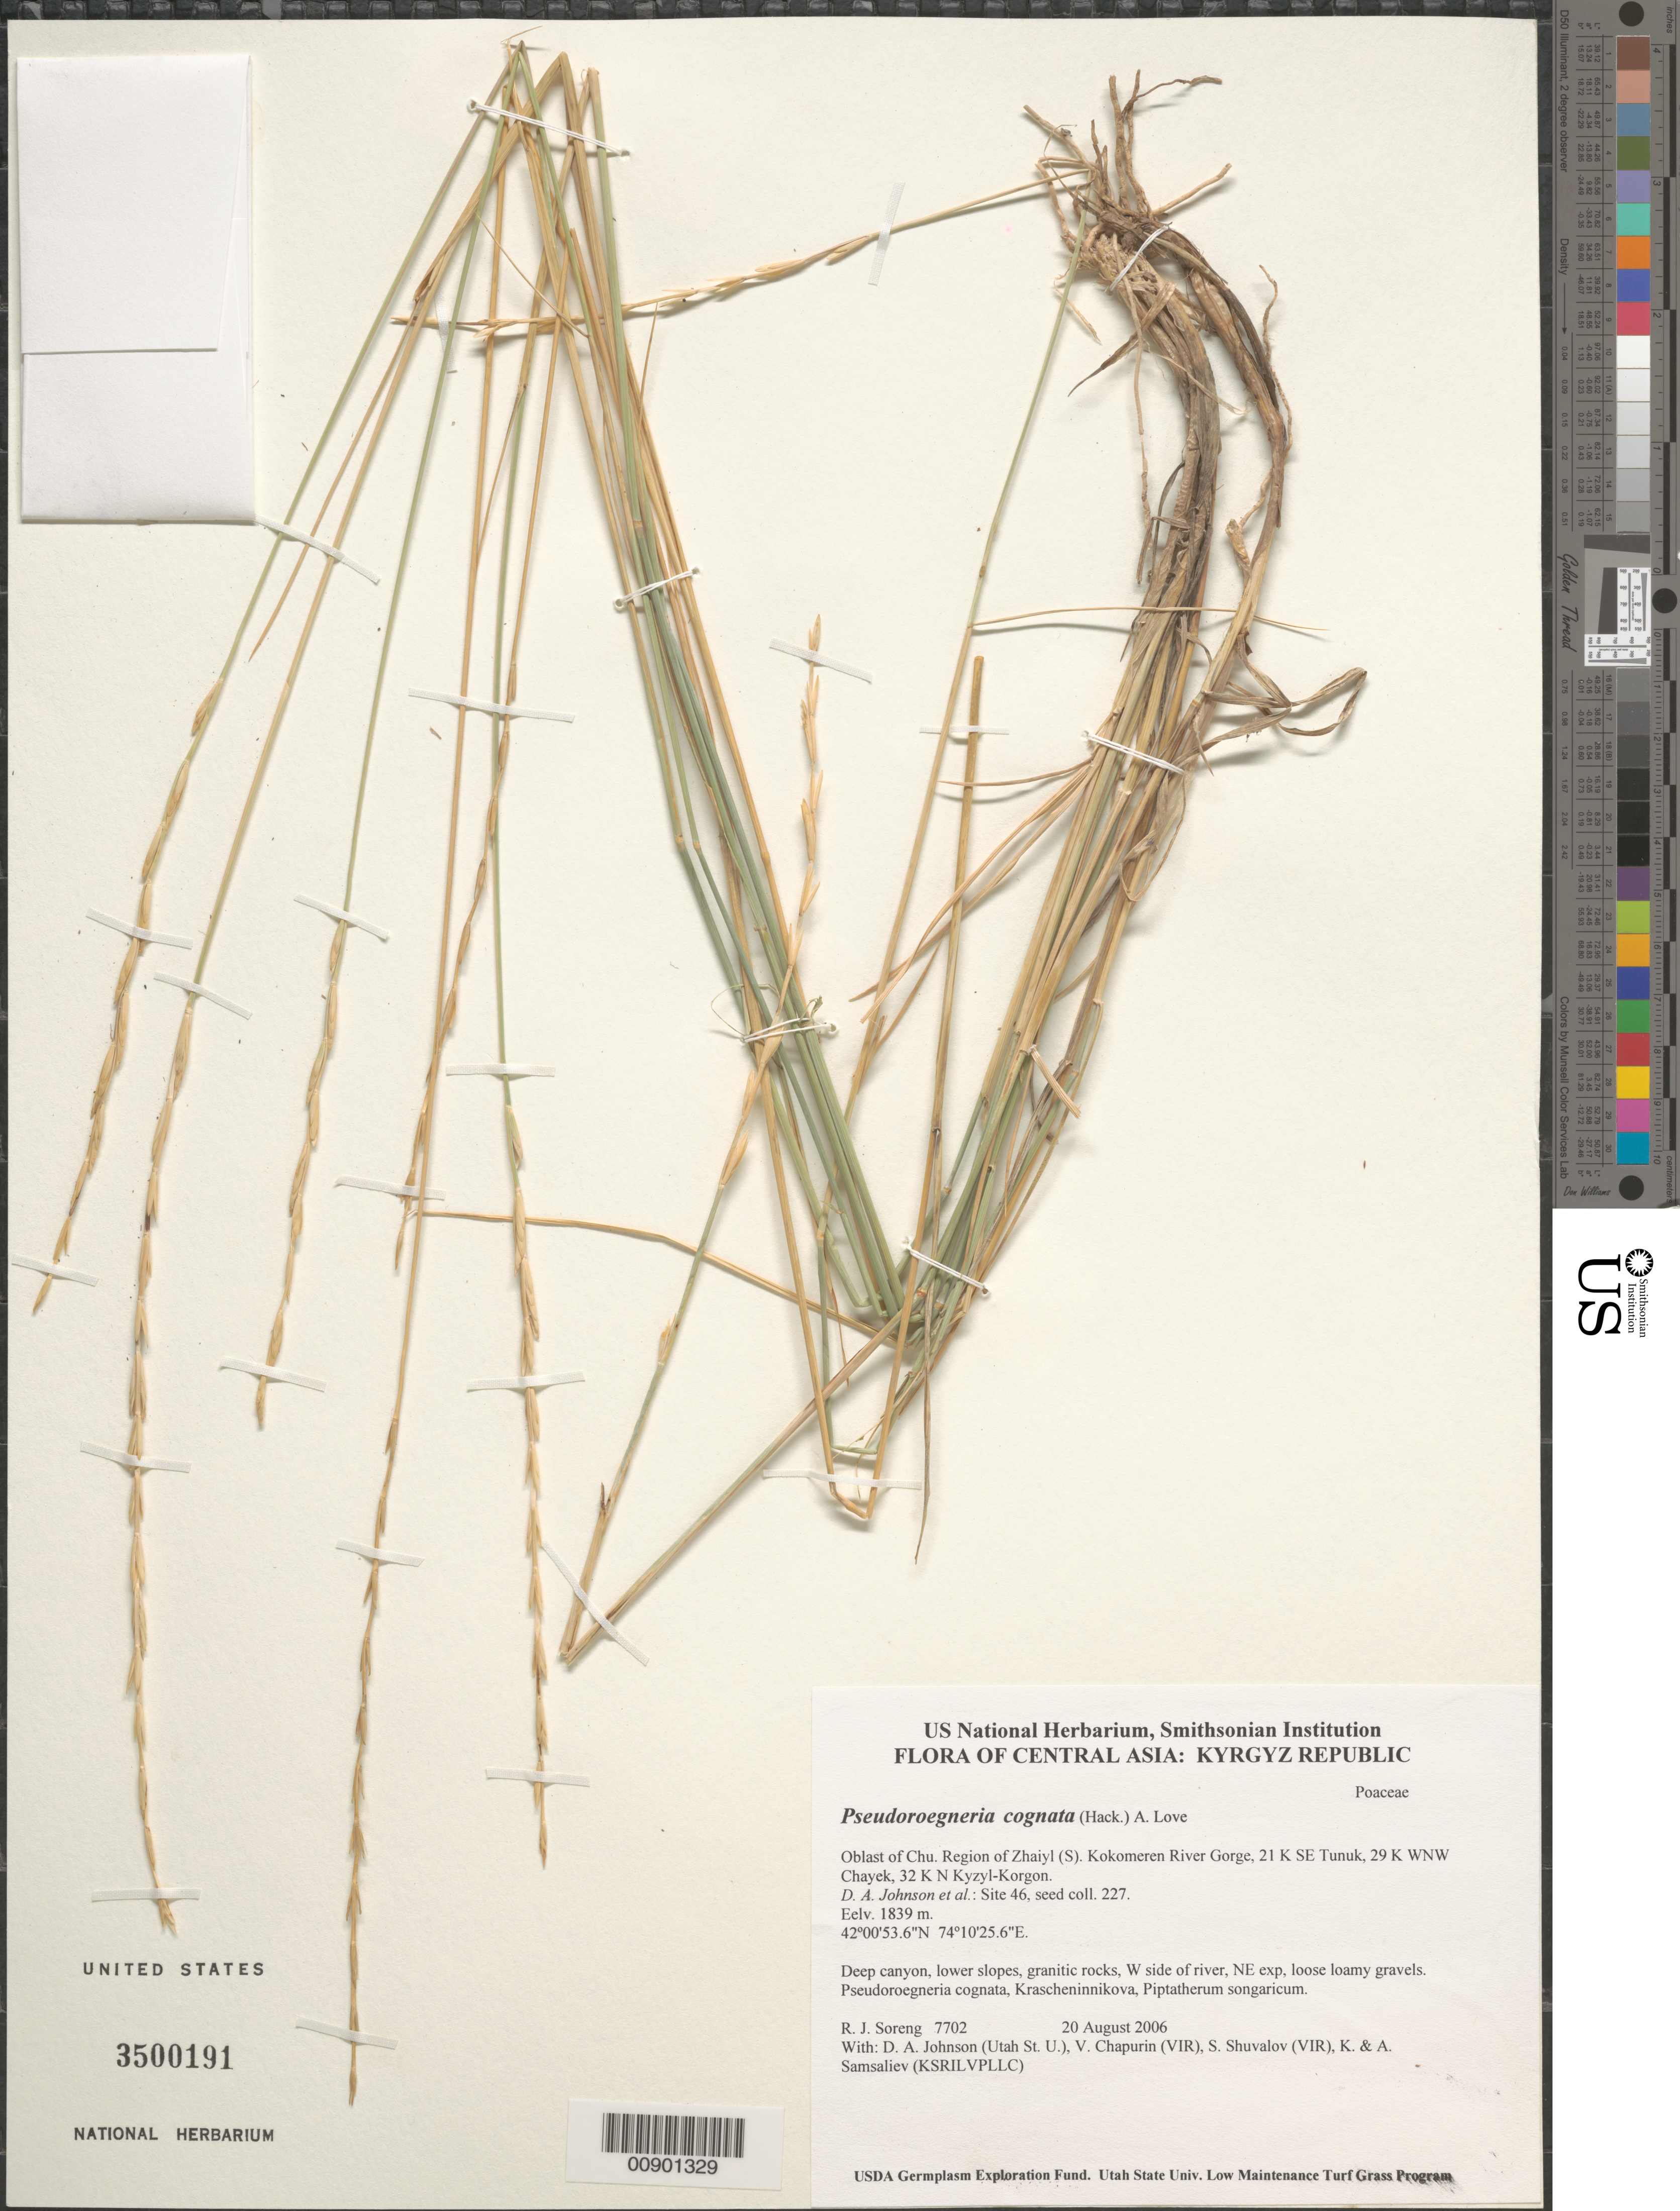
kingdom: Plantae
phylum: Tracheophyta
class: Liliopsida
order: Poales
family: Poaceae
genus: Pseudoroegneria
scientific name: Pseudoroegneria cognata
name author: (Hack.) Á. Löve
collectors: R. J. Soreng, D. Johnson, S. Shuvalov, V. Chapurin, K. Samsaliev & A. Samsaliev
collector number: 7702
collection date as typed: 20 Aug 2006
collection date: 2006-08-20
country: Kyrgyzstan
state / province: Chu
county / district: Zhaiyl (S)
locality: Kokomeren River Gorge, 21 km SE Tunuk, 29 km WNW Chayek, 32 km N Kyzyl-Korgon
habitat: Deep canyon, lower slopes, granitic rocks, W side of river, NE exp, loose loamy gravels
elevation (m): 1839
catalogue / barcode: US 3500191